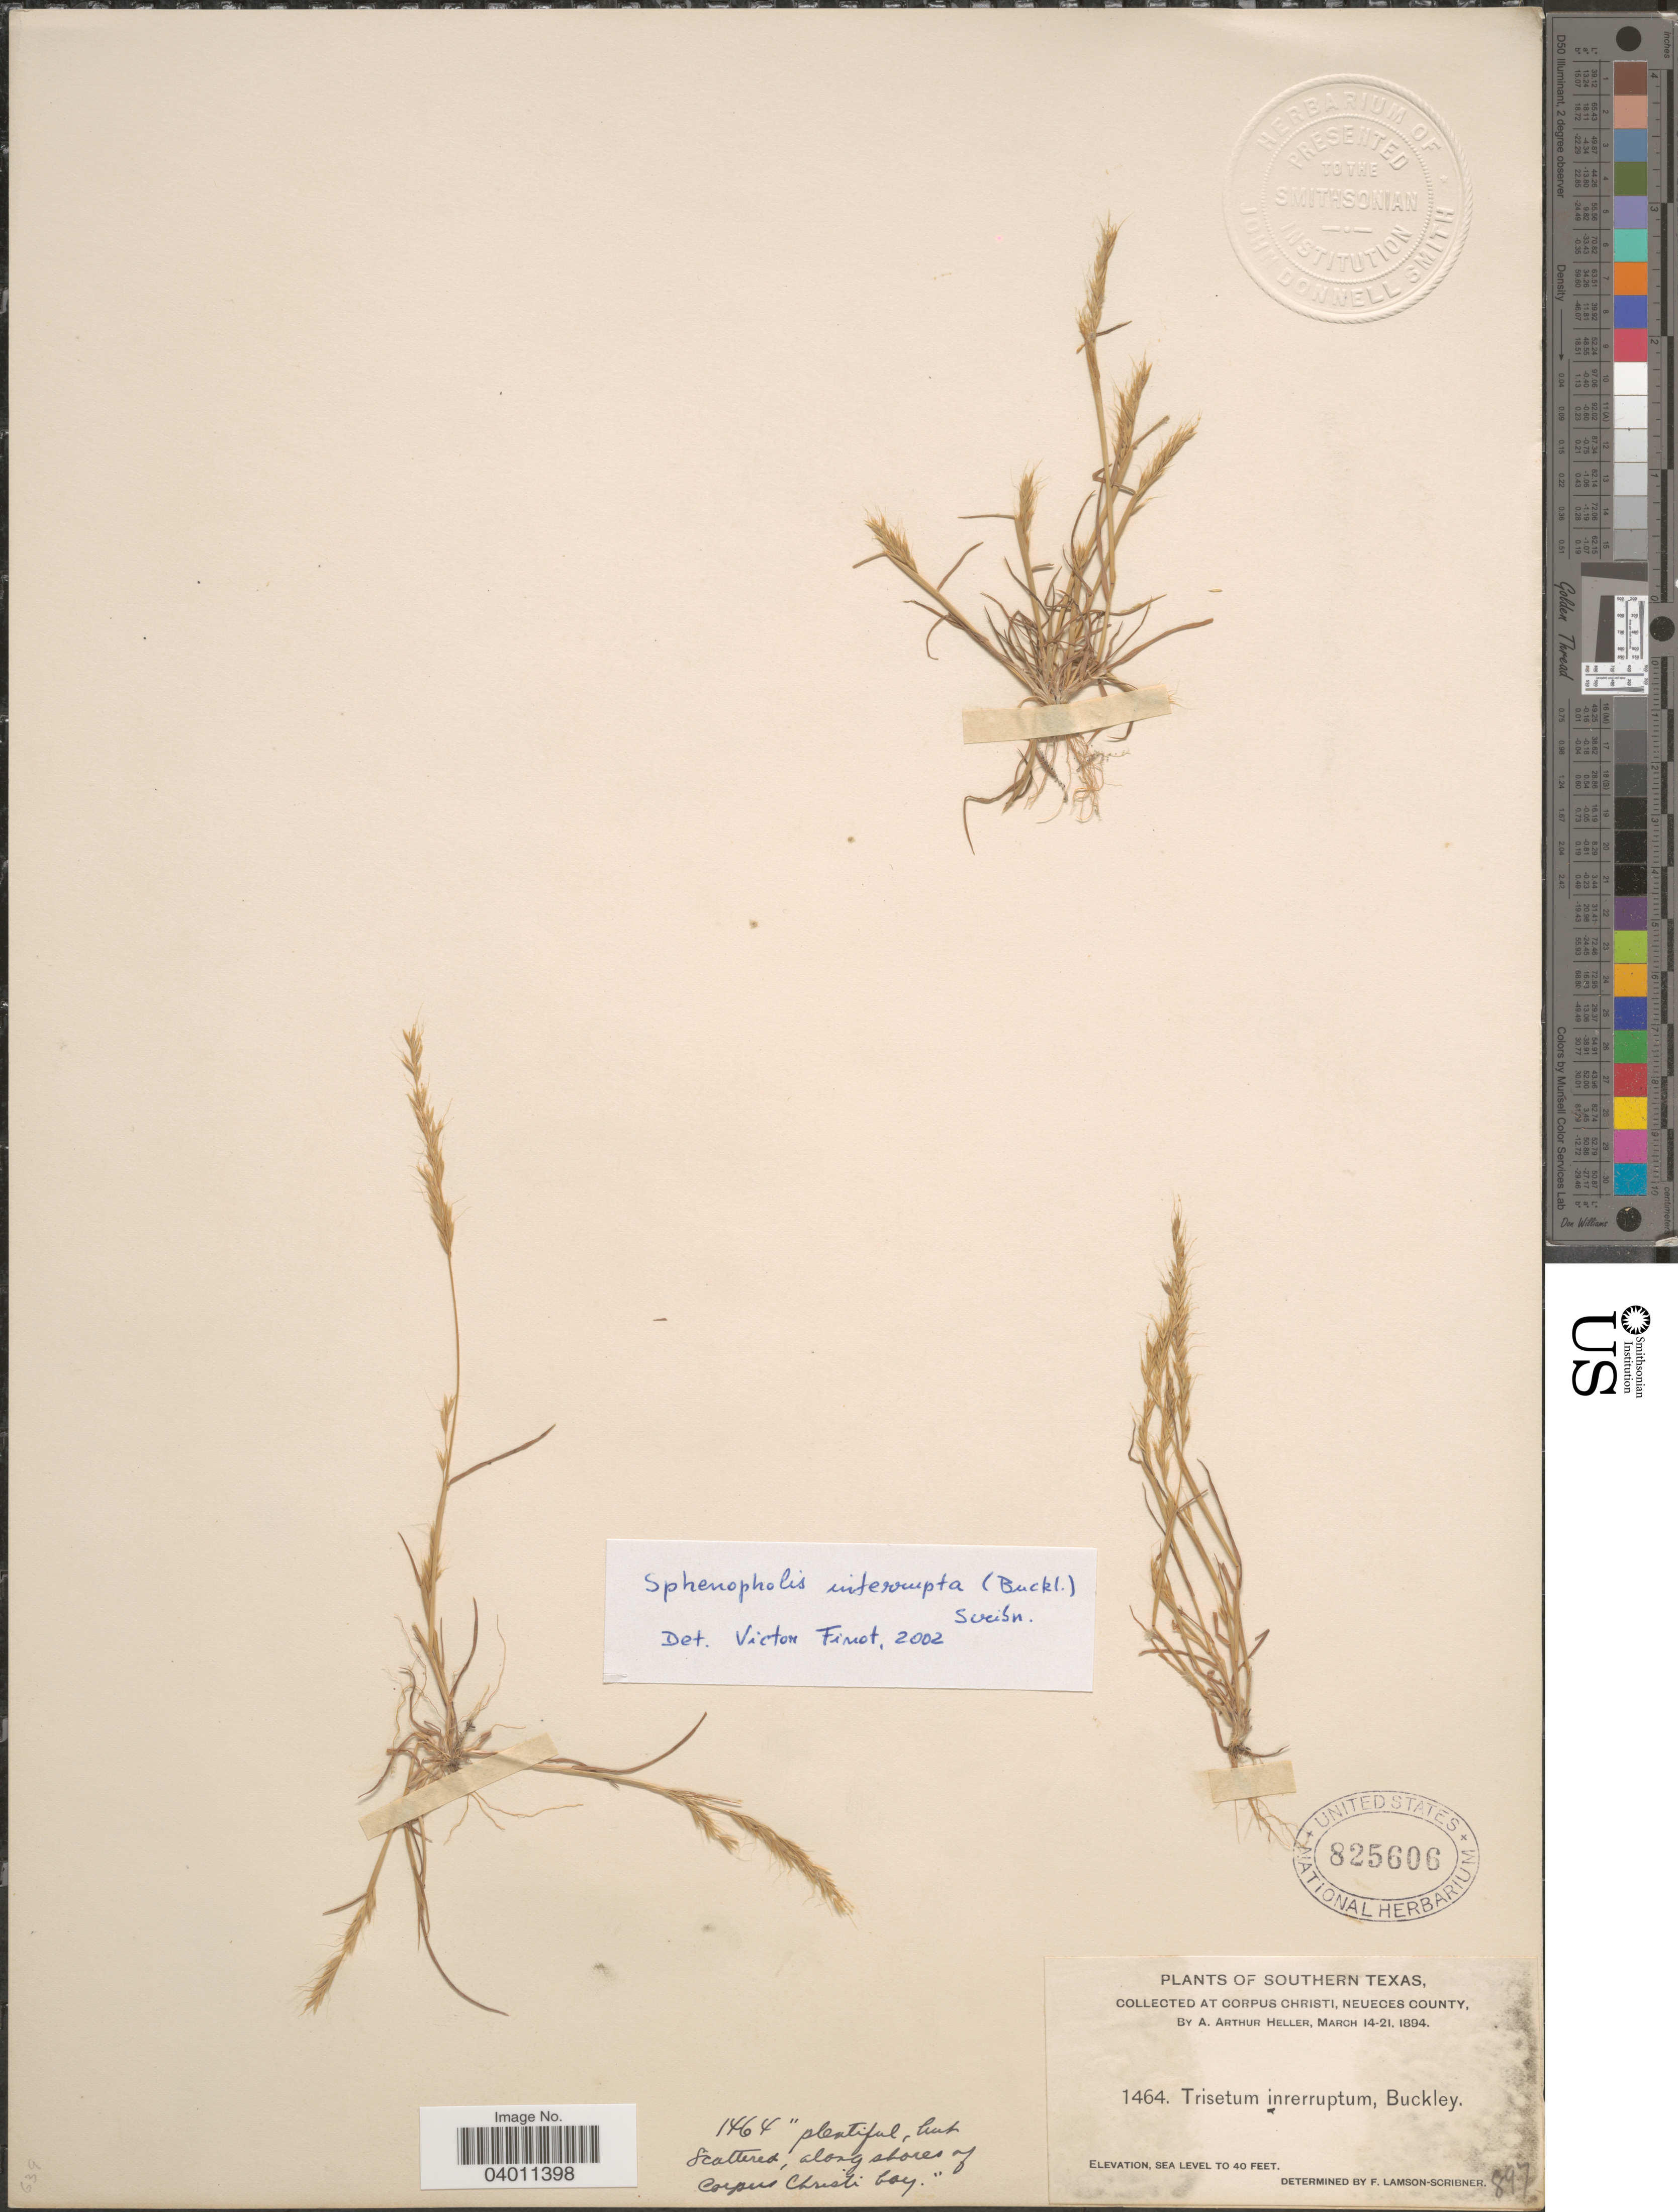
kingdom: Plantae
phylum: Tracheophyta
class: Liliopsida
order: Poales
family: Poaceae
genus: Sphenopholis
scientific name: Sphenopholis interrupta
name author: (Buckley) Scribn.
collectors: A. A. Heller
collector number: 1464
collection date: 1894-03-14/1894-03-21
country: United States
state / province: Texas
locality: Southern Texas. At Corpus Christi, Neueces County.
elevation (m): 0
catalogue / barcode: US 825606